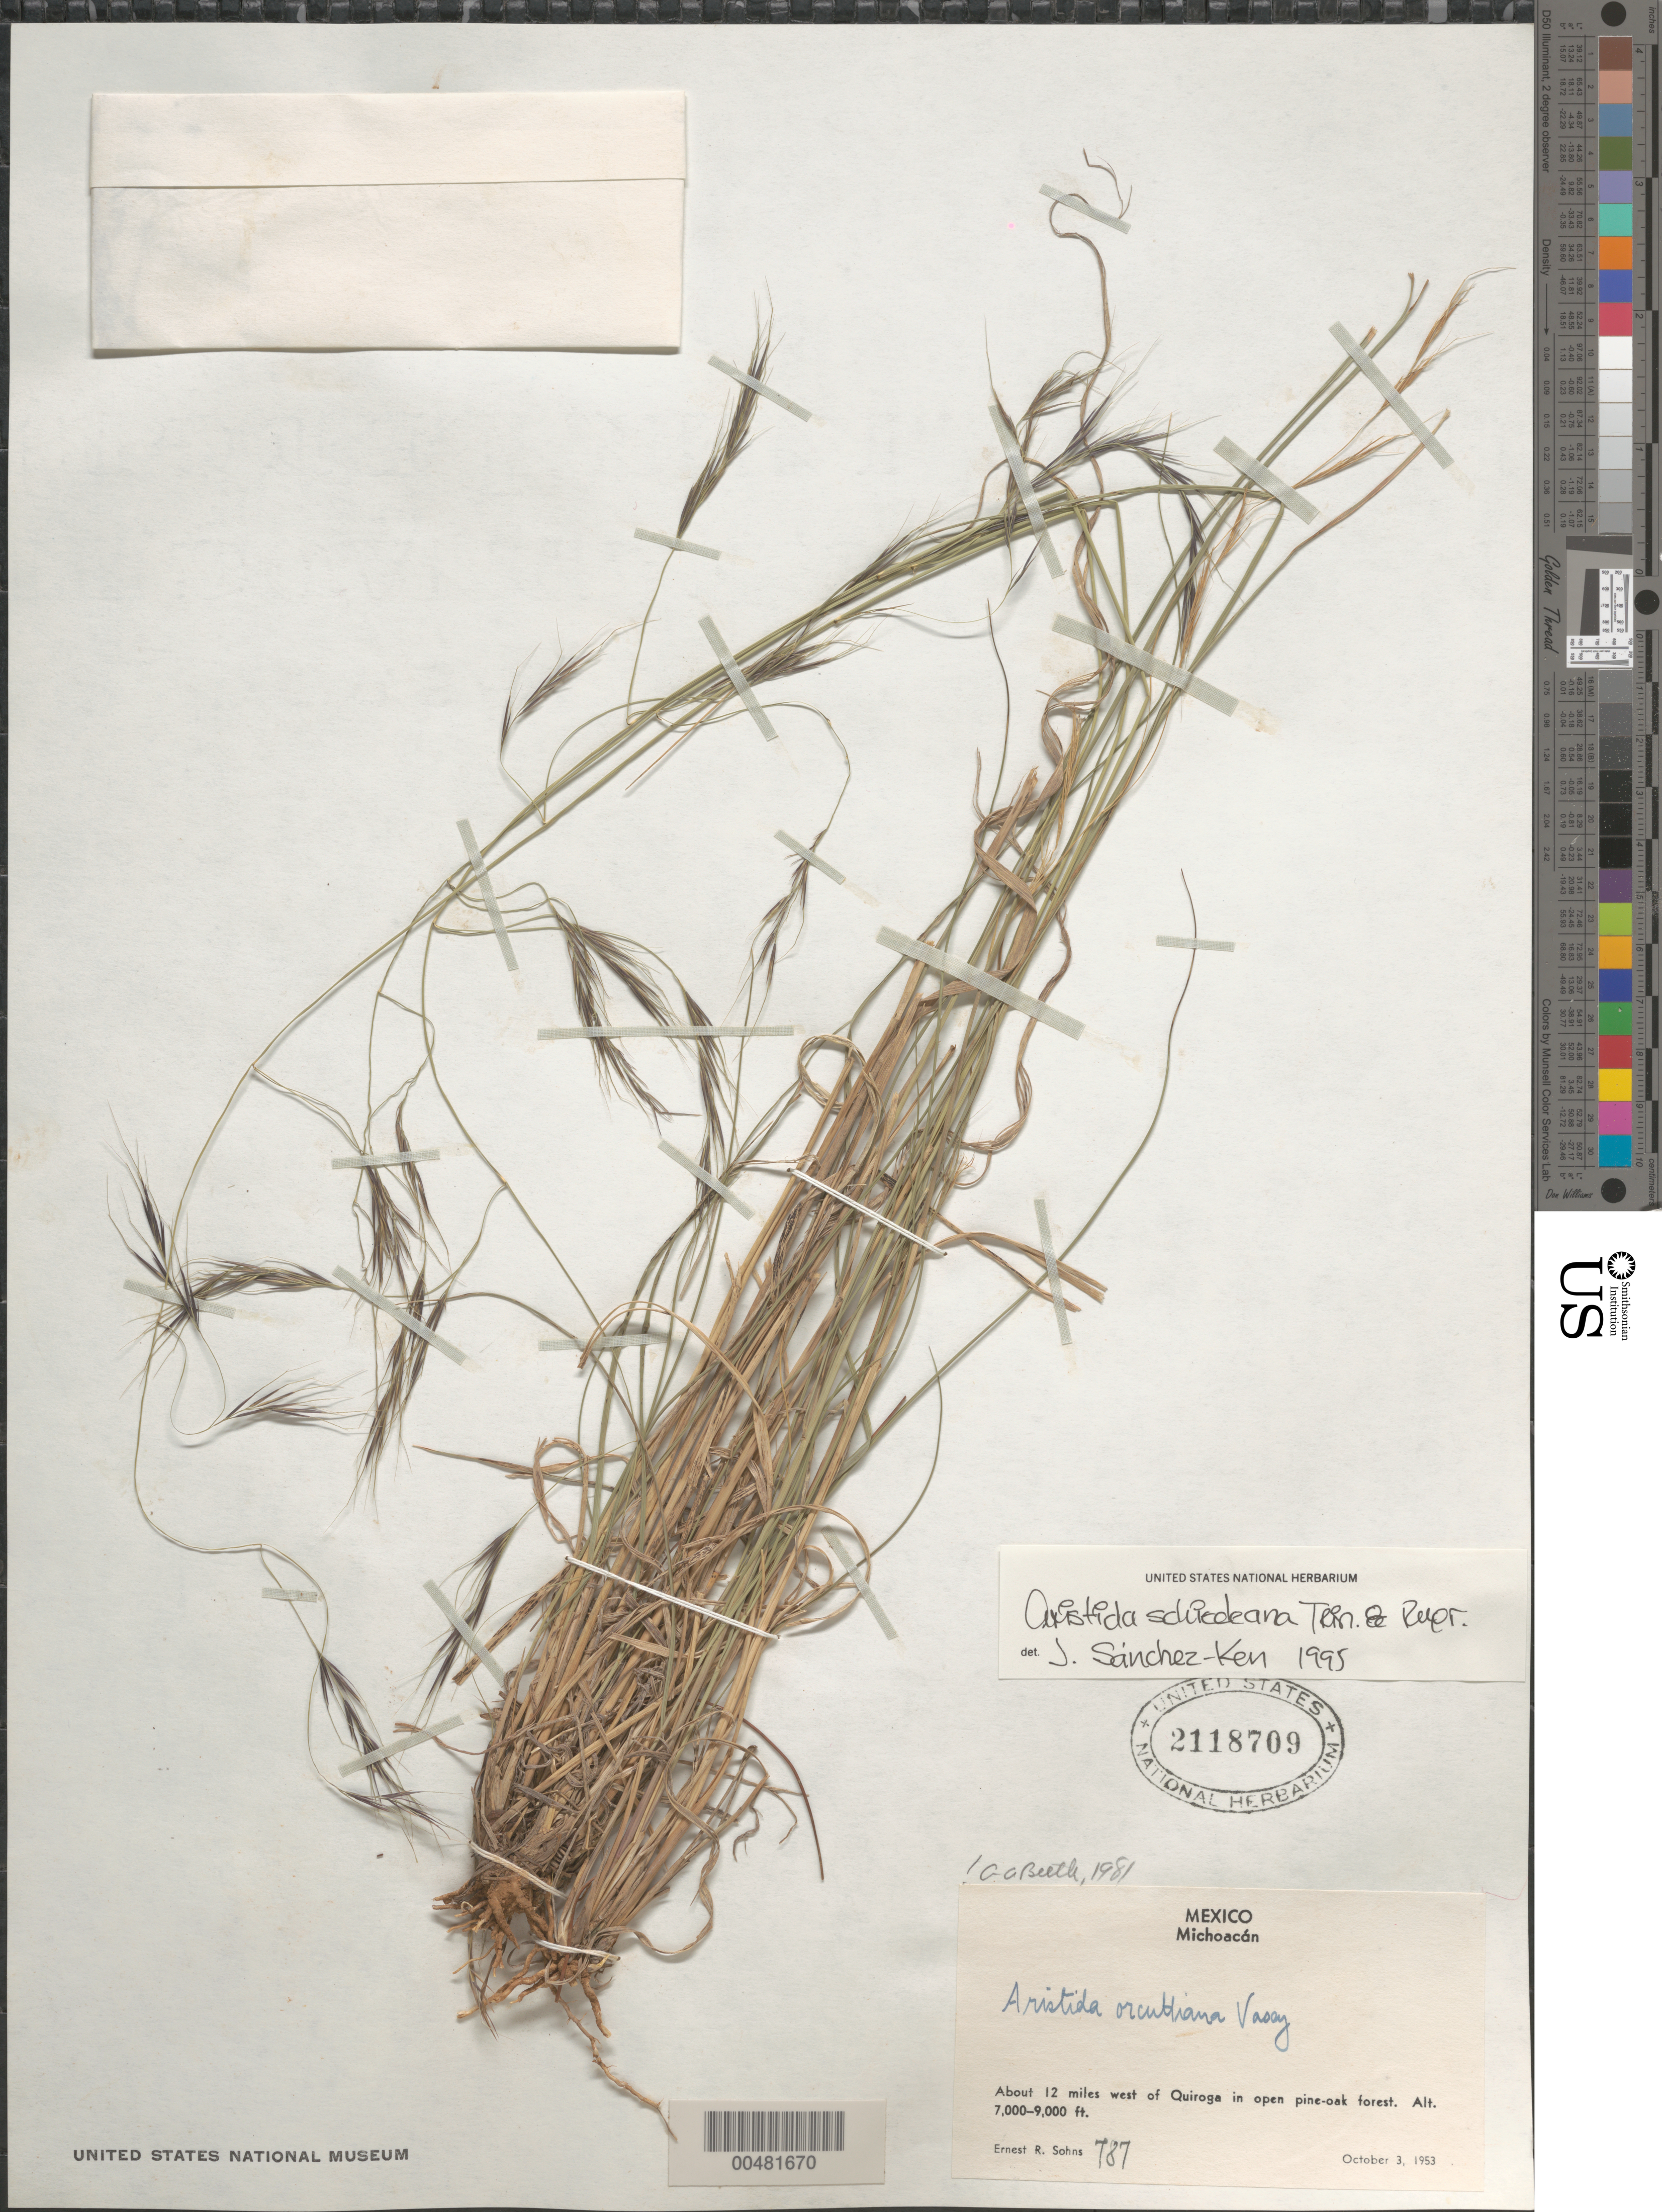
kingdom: Plantae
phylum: Tracheophyta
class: Liliopsida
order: Poales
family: Poaceae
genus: Aristida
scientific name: Aristida schiedeana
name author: Trin. & Rupr.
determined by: Sánchez-Ken, J. G.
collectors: E. R. Sohns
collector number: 787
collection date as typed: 3 Oct 1953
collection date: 1953-10-03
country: Mexico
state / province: Michoacán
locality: About 12 mi W of Quiroga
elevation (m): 2134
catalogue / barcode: US 2118709